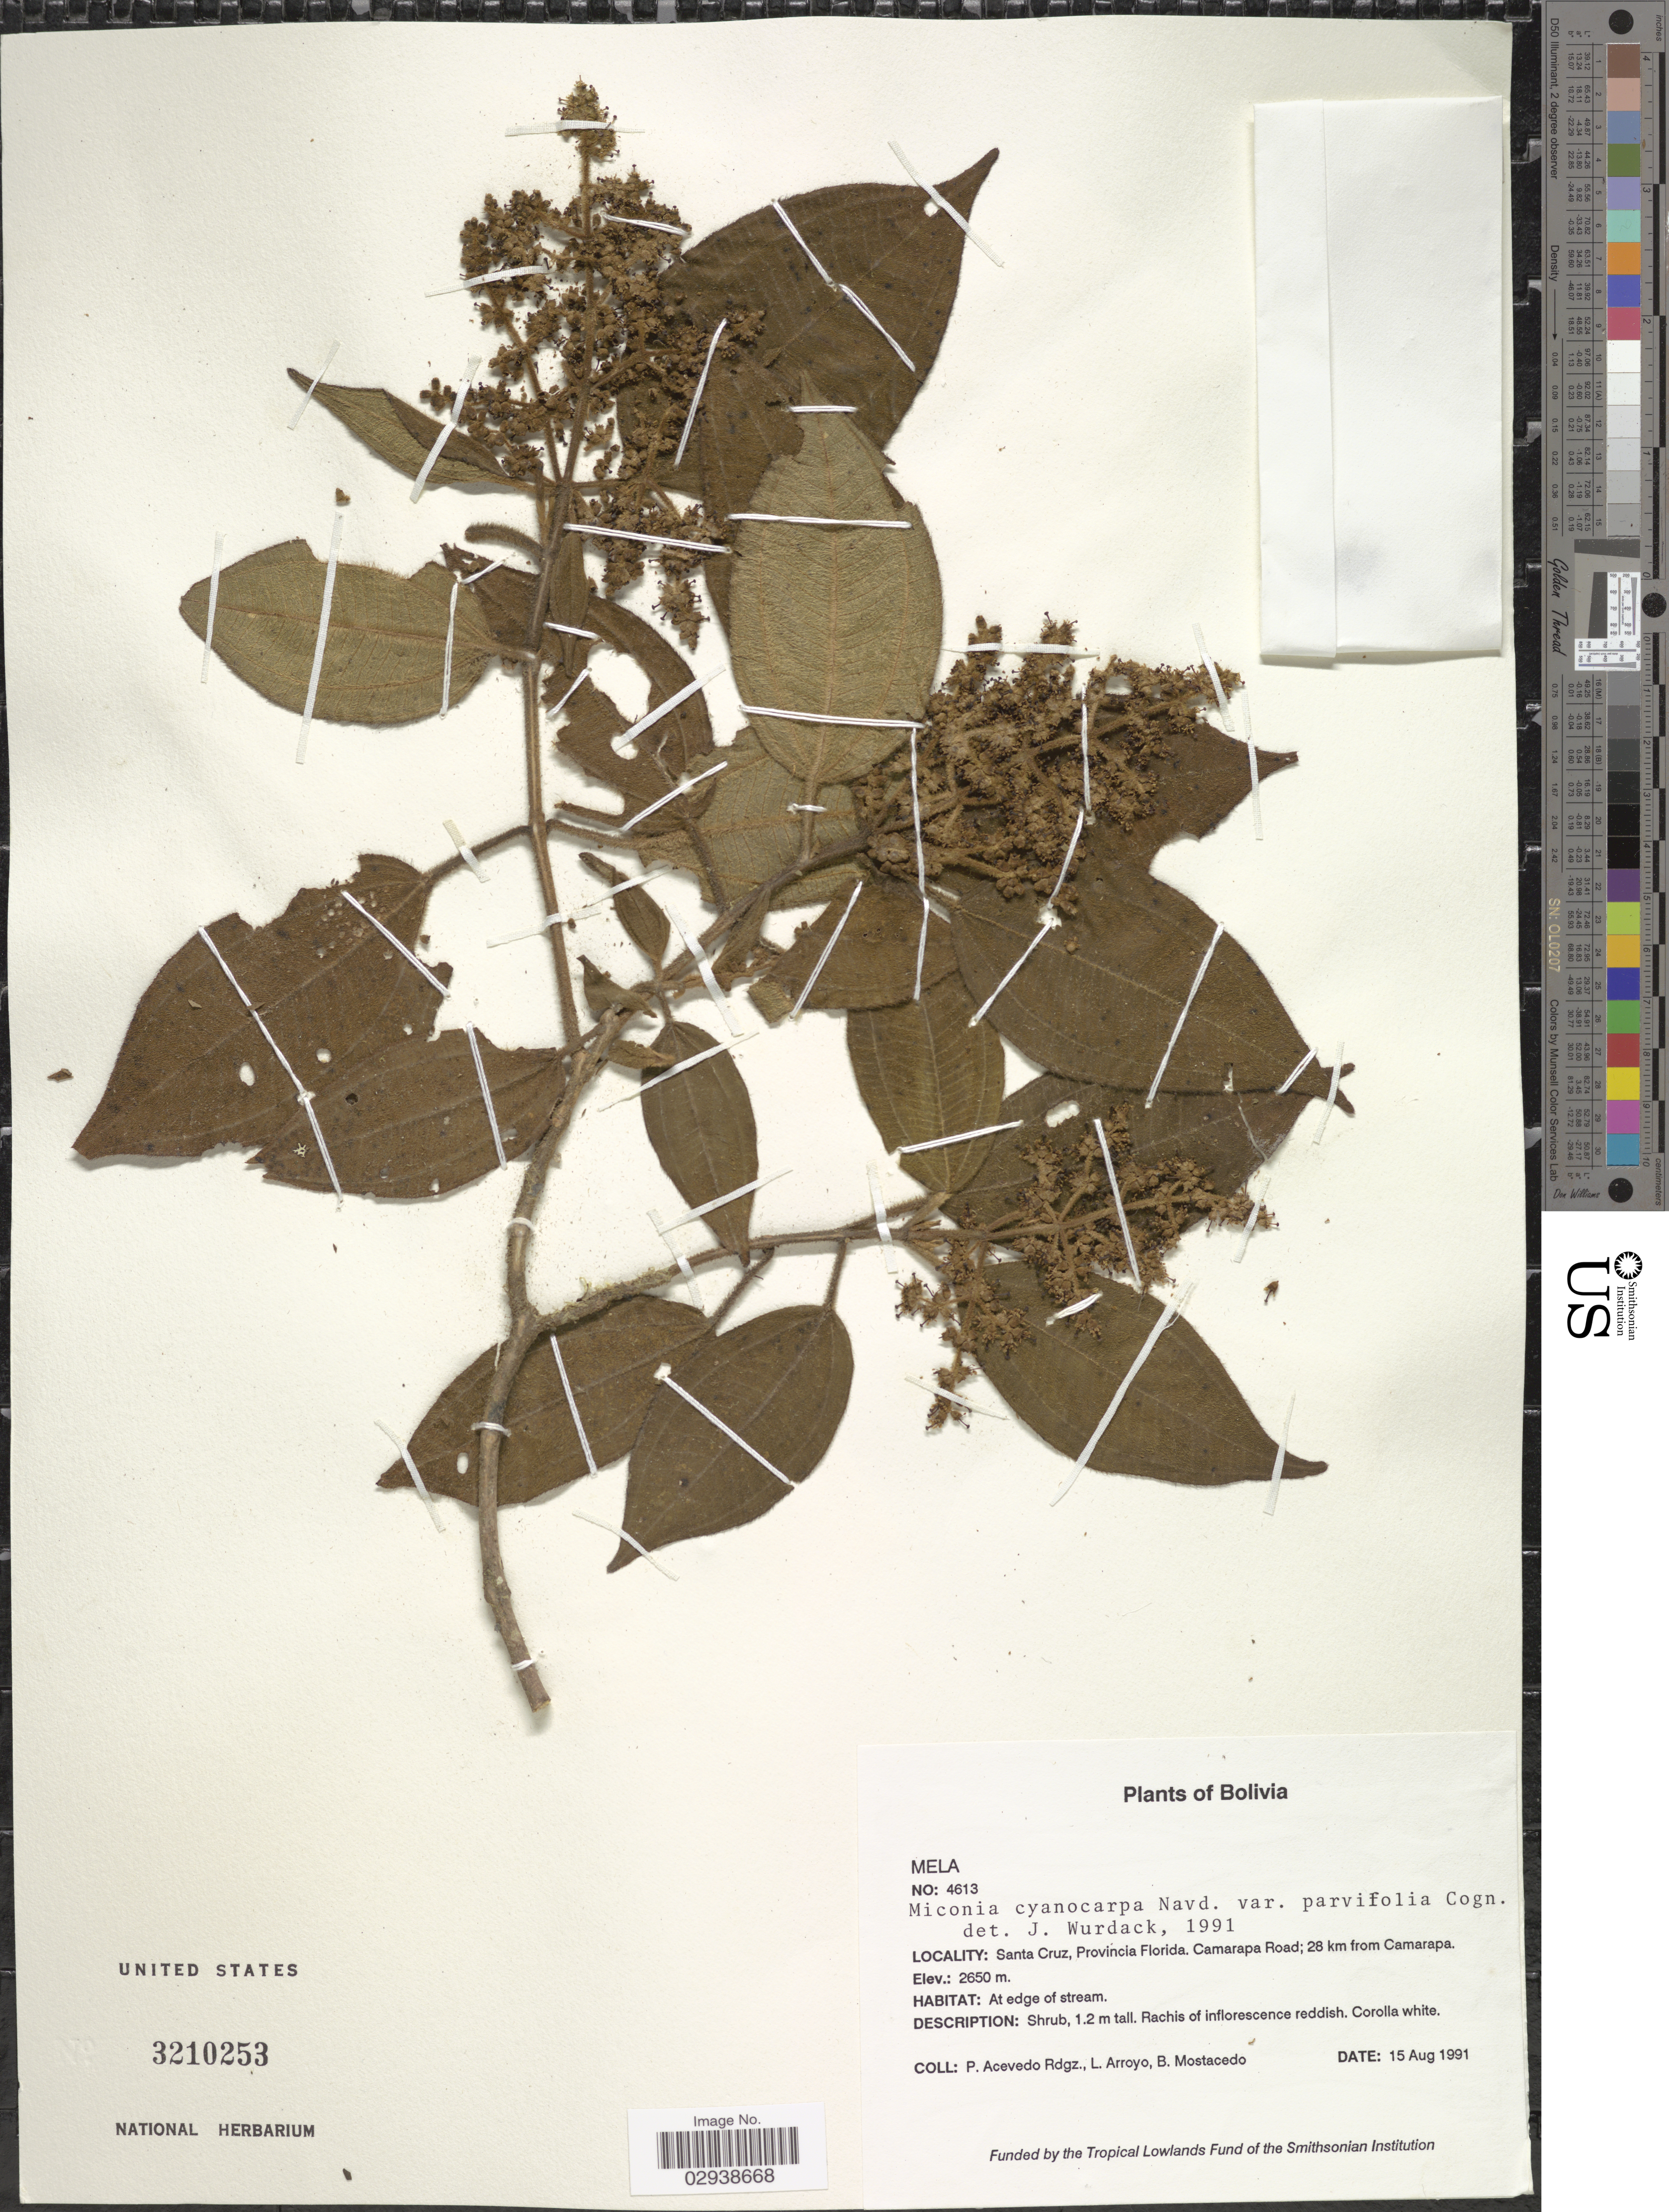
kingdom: Plantae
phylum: Tracheophyta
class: Magnoliopsida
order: Myrtales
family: Melastomataceae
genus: Miconia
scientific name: Miconia cyanocarpa var. parvifolia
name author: Cogn.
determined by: Wurdack, John J., (US), US (UNITED STATES)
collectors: P. Acevedo-Rodr., L. Arroyo & B. Mostacedo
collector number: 4613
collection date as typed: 15 Aug 1991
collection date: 1991-08-15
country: Bolivia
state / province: Santa Cruz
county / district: Florida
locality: Depart. Santa Cruz, Provincia Florida. Camarapa Road; 28 km from Camarapa.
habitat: At edge of stream.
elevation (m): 2650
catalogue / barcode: US 3210253